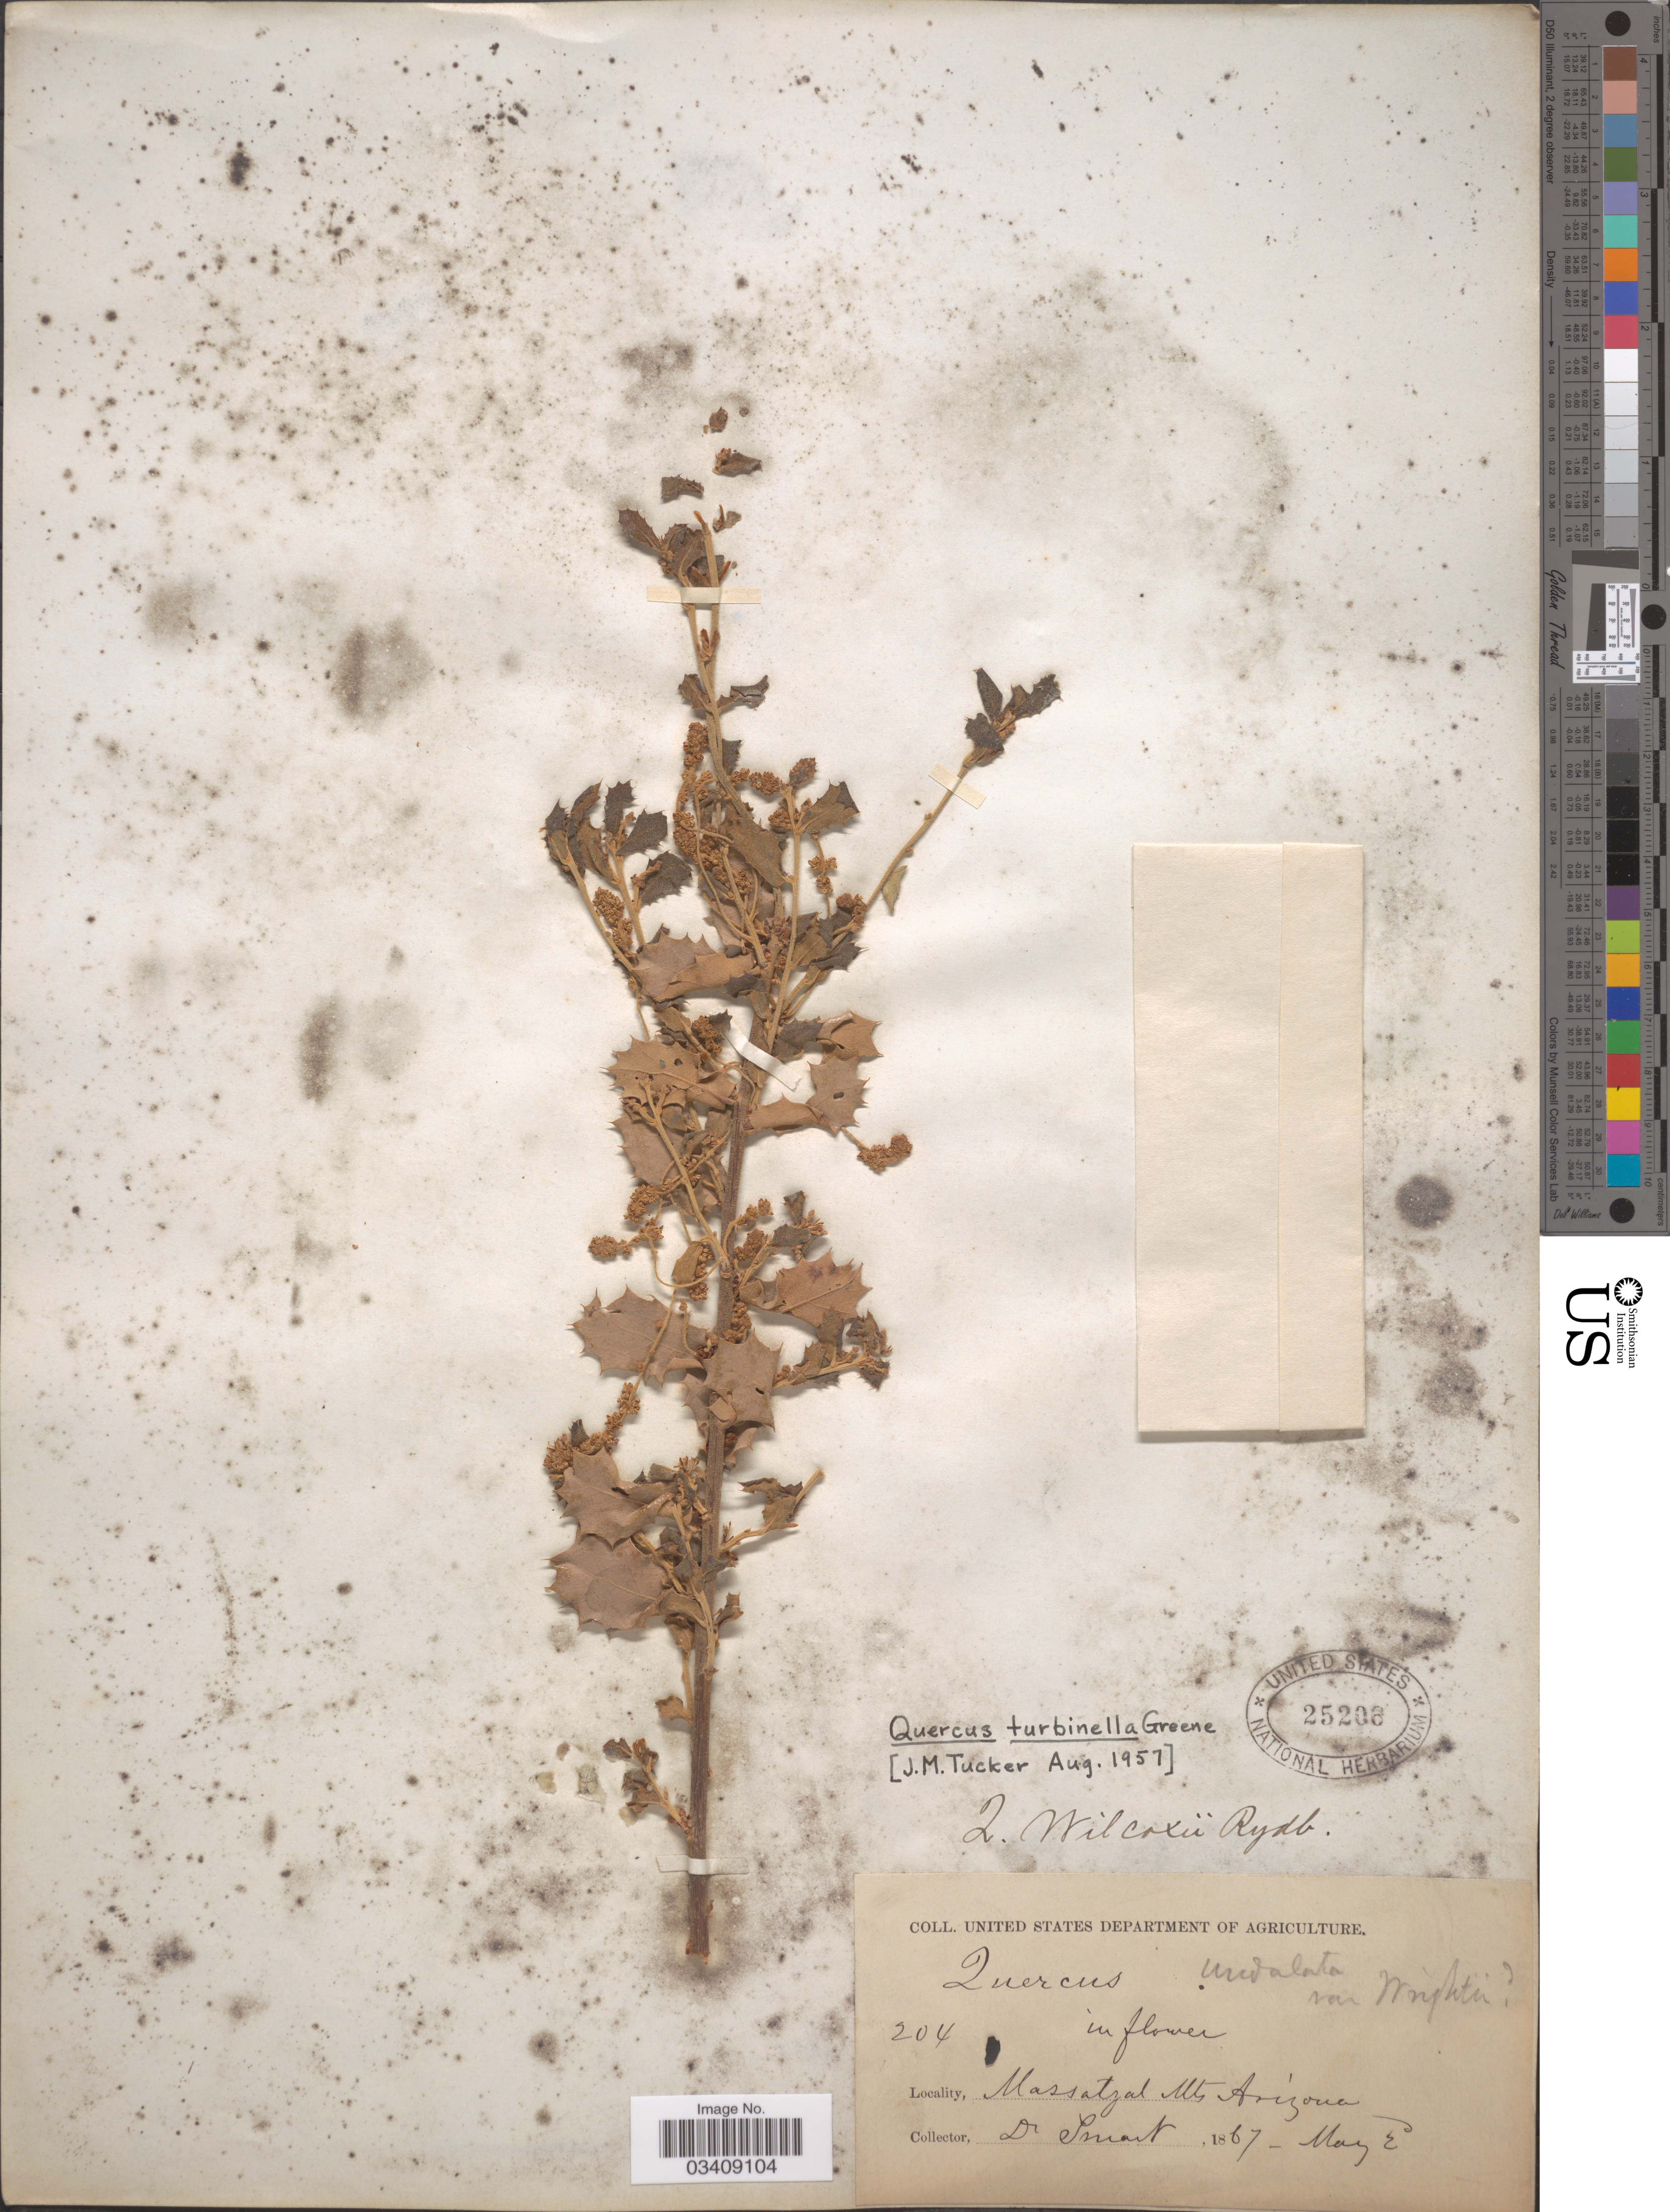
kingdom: Plantae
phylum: Tracheophyta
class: Magnoliopsida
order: Fagales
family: Fagaceae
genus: Quercus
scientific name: Quercus turbinella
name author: Greene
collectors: -. Smart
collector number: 204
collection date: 1867-05-02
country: United States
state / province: Arizona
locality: Massatzal Mts.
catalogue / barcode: US 25206